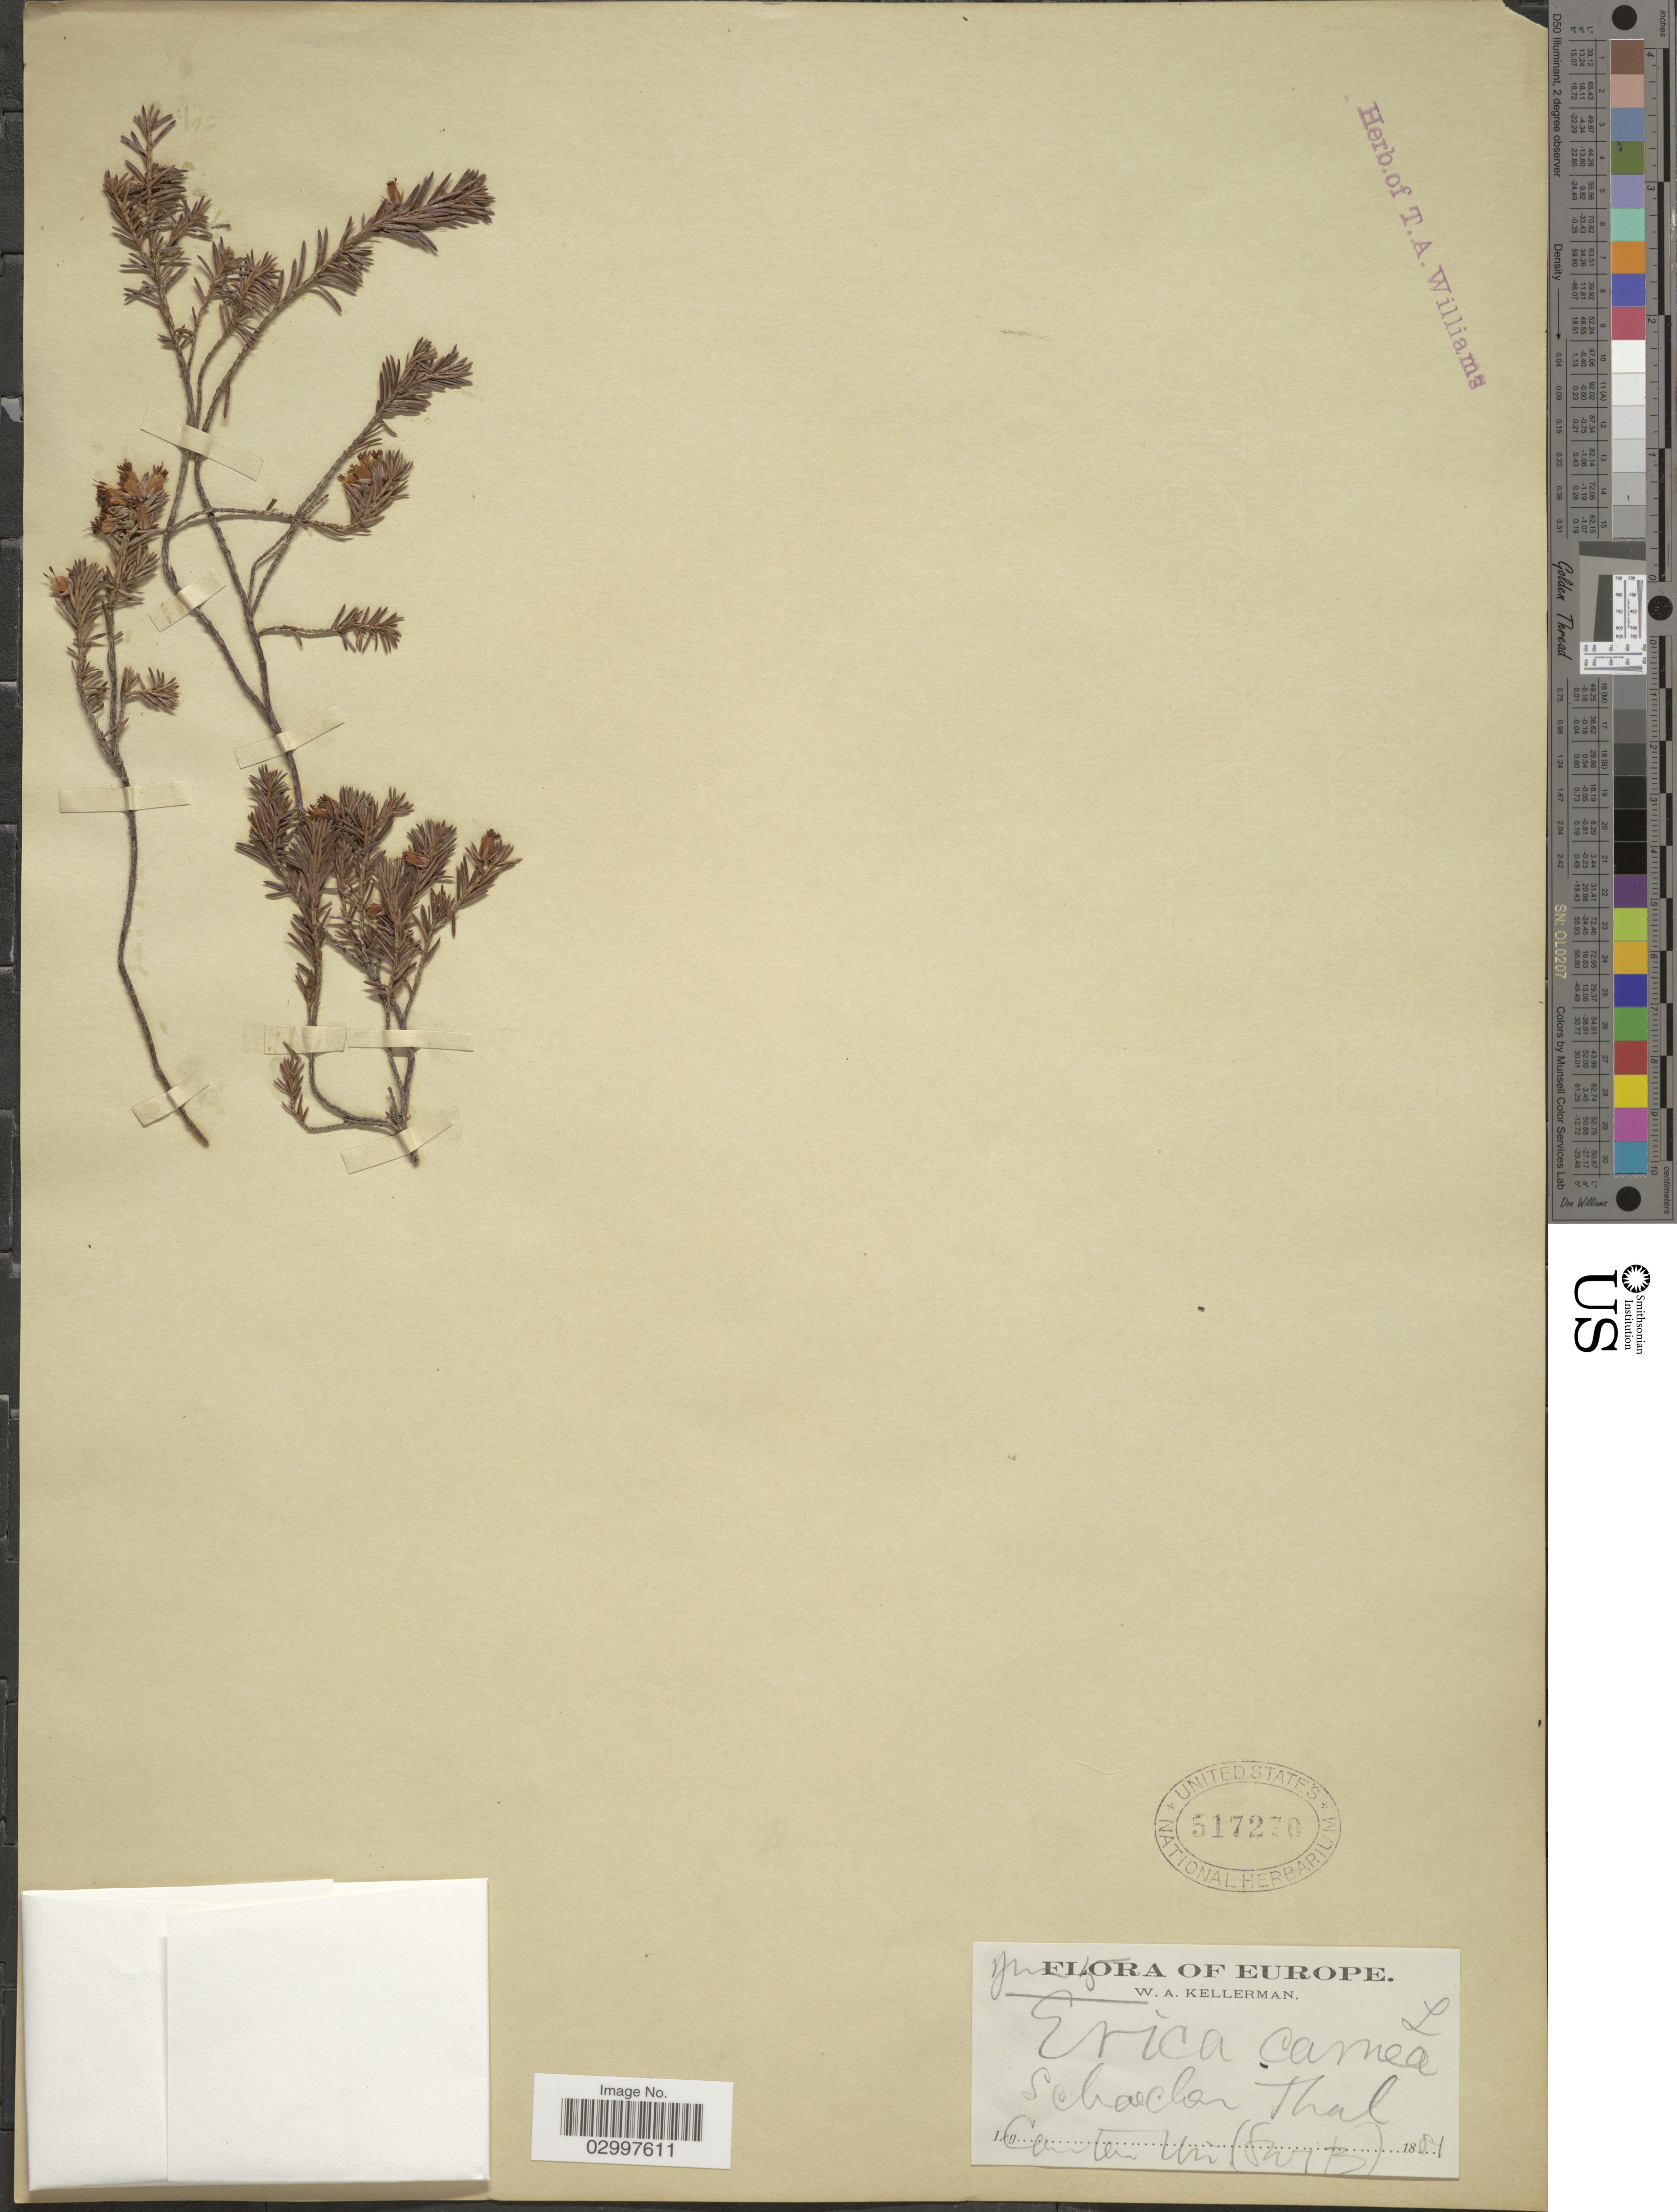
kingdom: Plantae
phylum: Tracheophyta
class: Magnoliopsida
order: Ericales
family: Ericaceae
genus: Erica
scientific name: Erica carnea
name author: L.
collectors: W. Kellerman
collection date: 1881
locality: Schaecher Thal. Canten Uri (SWIB). [interpreted] Europe.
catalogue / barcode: US 517270